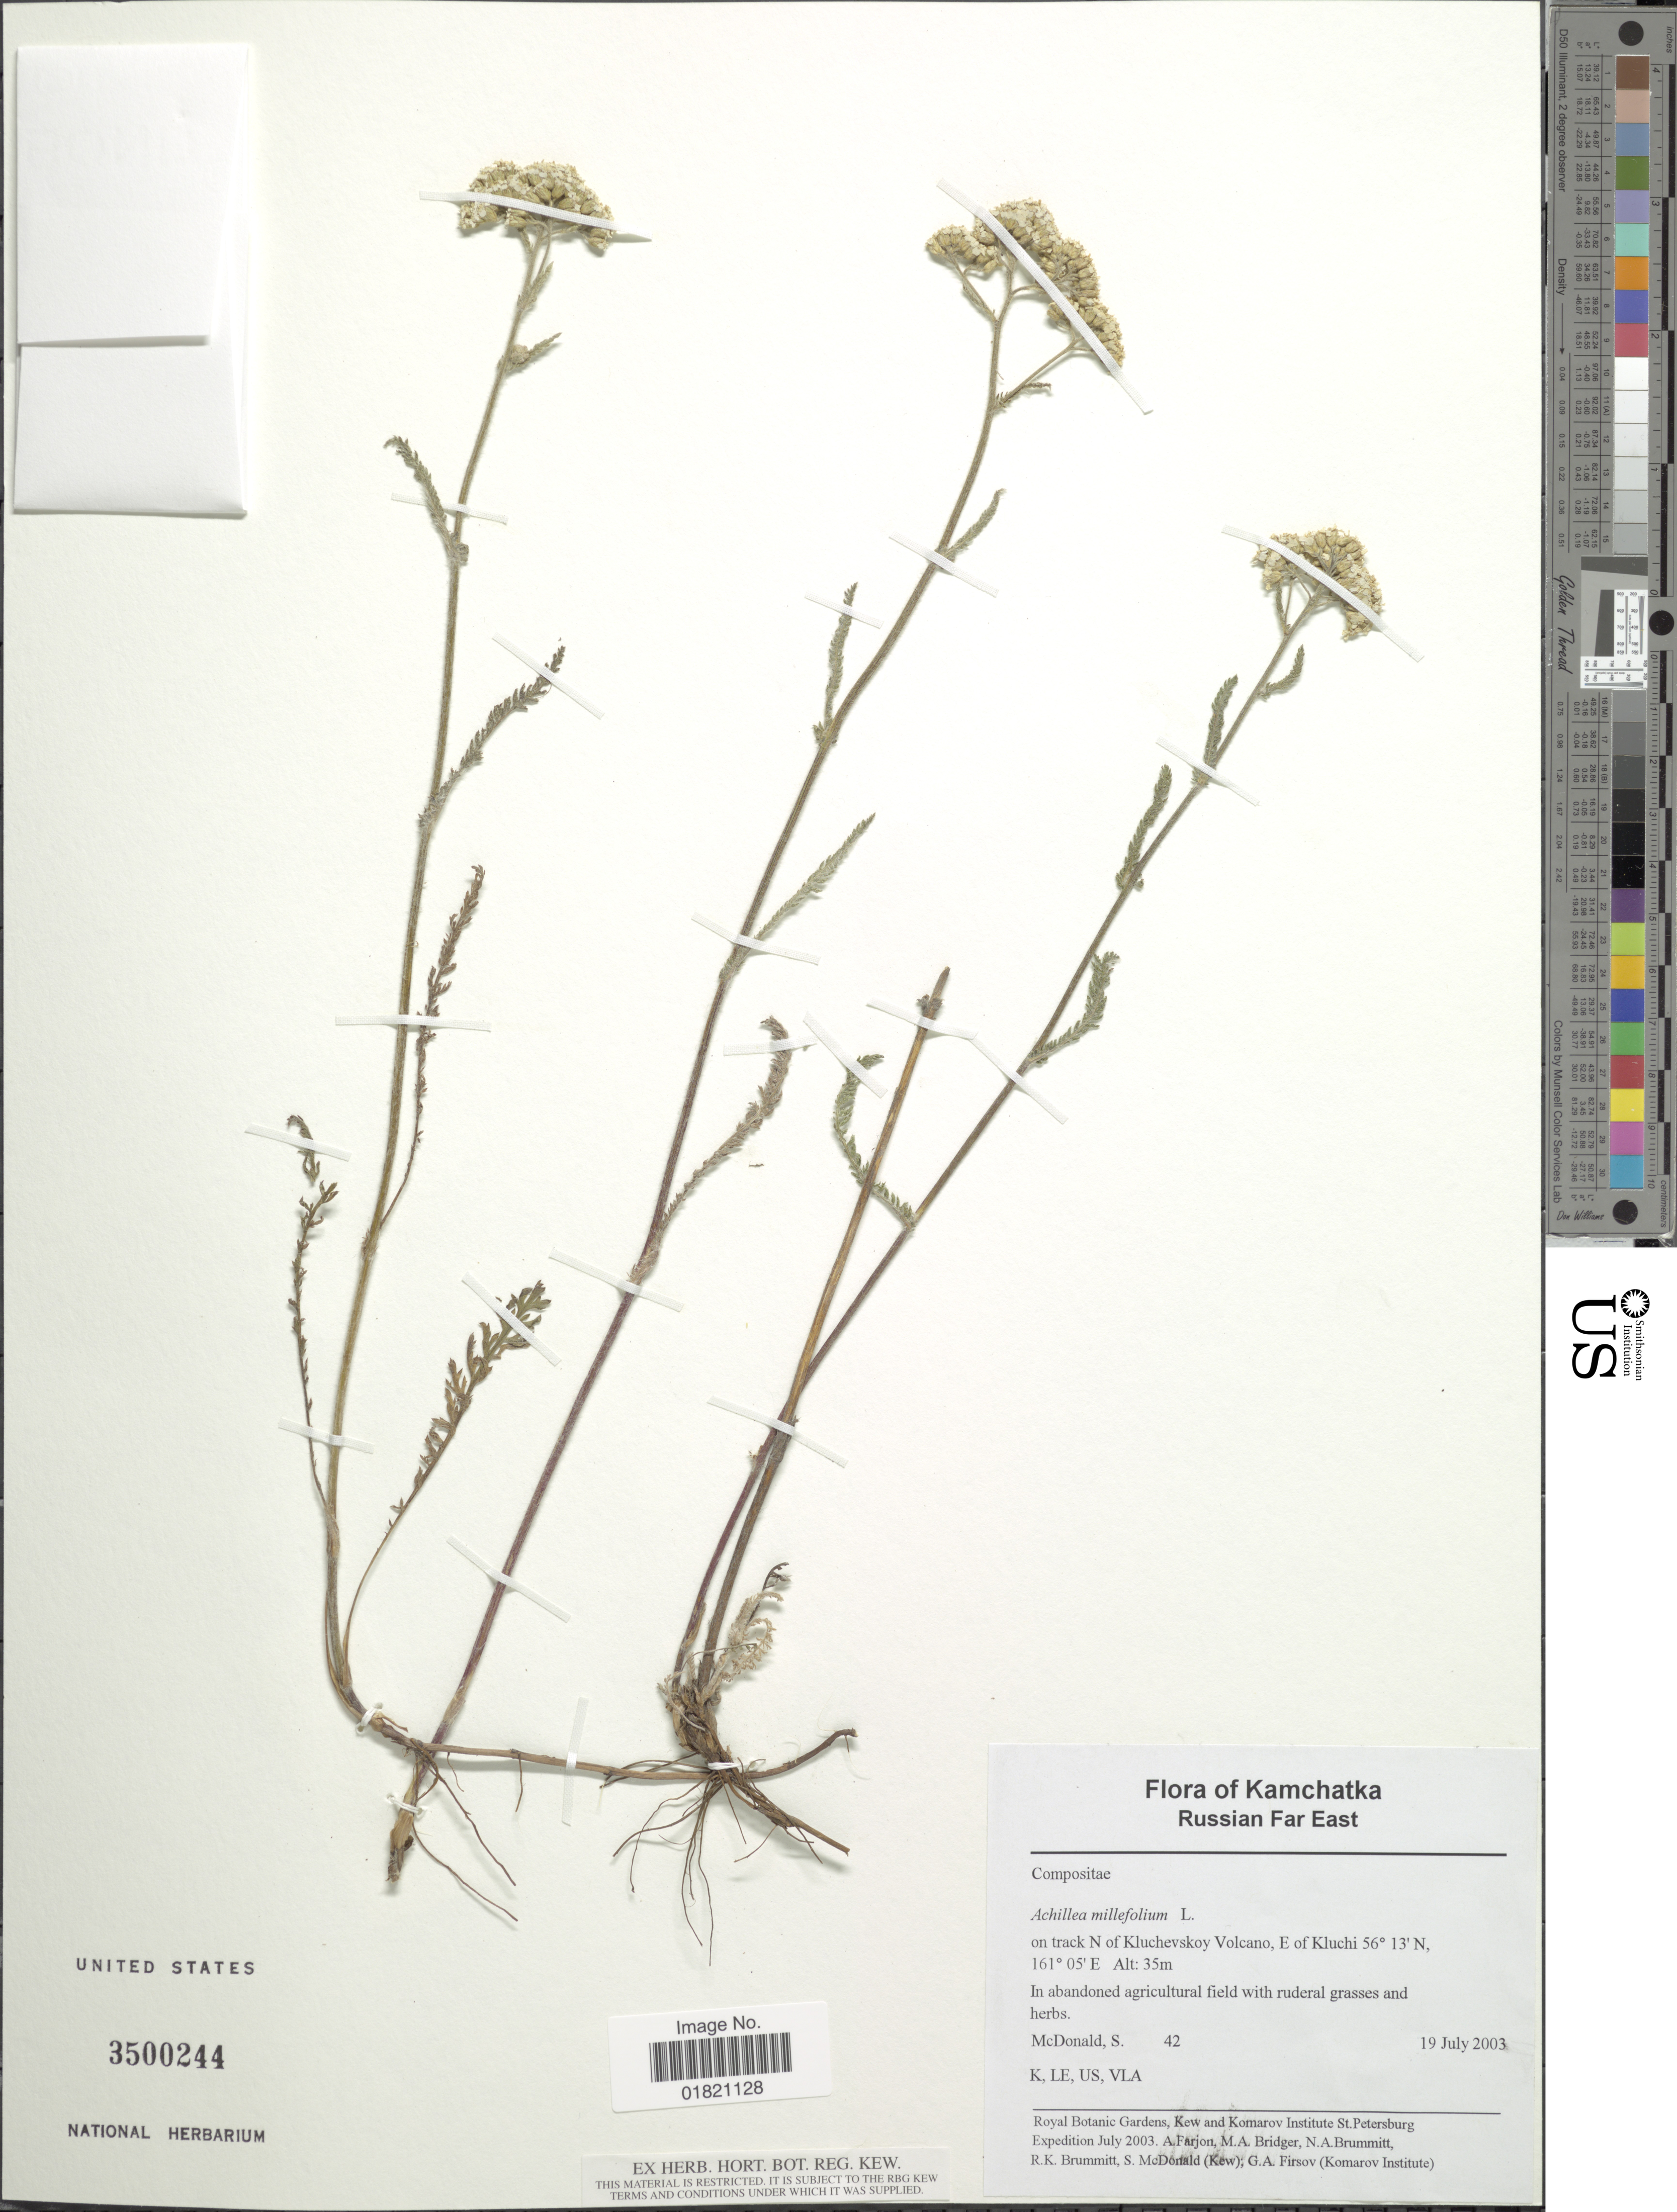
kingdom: Plantae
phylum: Tracheophyta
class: Magnoliopsida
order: Asterales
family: Asteraceae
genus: Achillea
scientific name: Achillea millefolium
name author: L.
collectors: S. McDonald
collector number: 42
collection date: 2003-07-19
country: Russian Federation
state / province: Kamchatka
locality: Russian Far East. on track N of Kluchevskoy Volcano, E of Kluchi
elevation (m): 35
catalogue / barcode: US 3500244